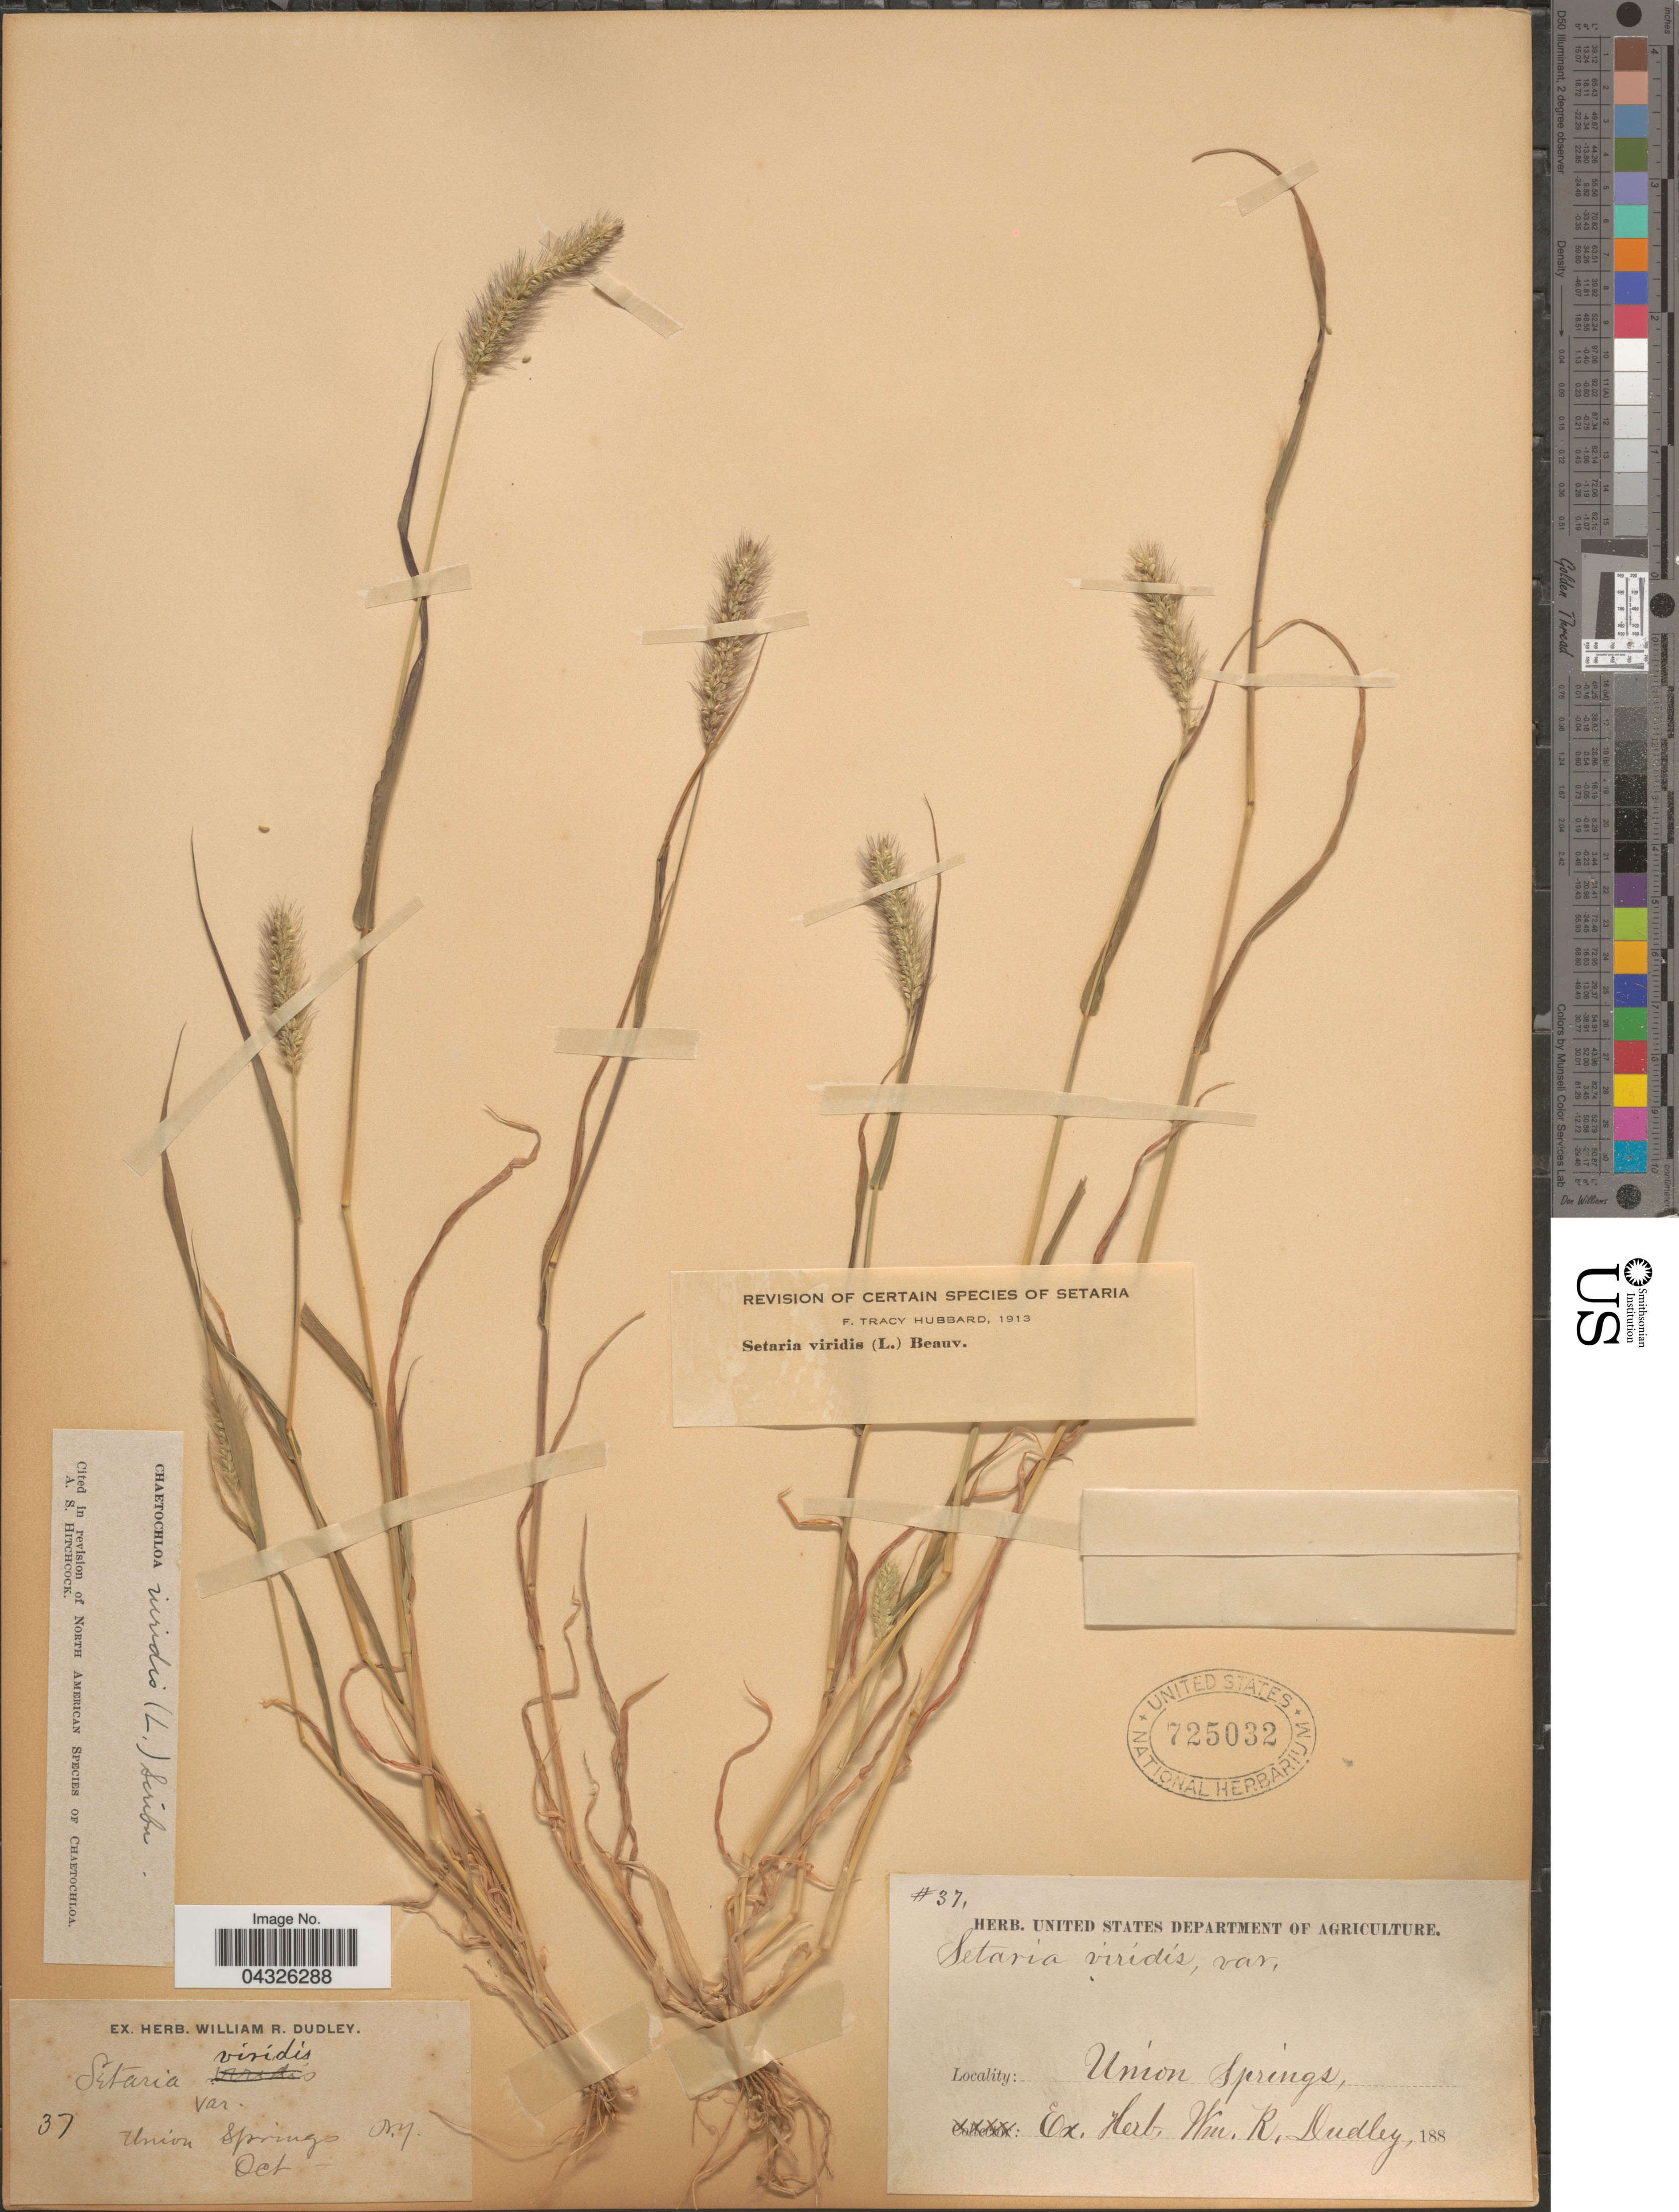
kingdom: Plantae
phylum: Tracheophyta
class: Liliopsida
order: Poales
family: Poaceae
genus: Setaria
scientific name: Setaria viridis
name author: (L.) P. Beauv.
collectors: Ex herb. William R. Dudley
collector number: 37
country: United States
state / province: New York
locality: Union Springs.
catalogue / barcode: US 725032